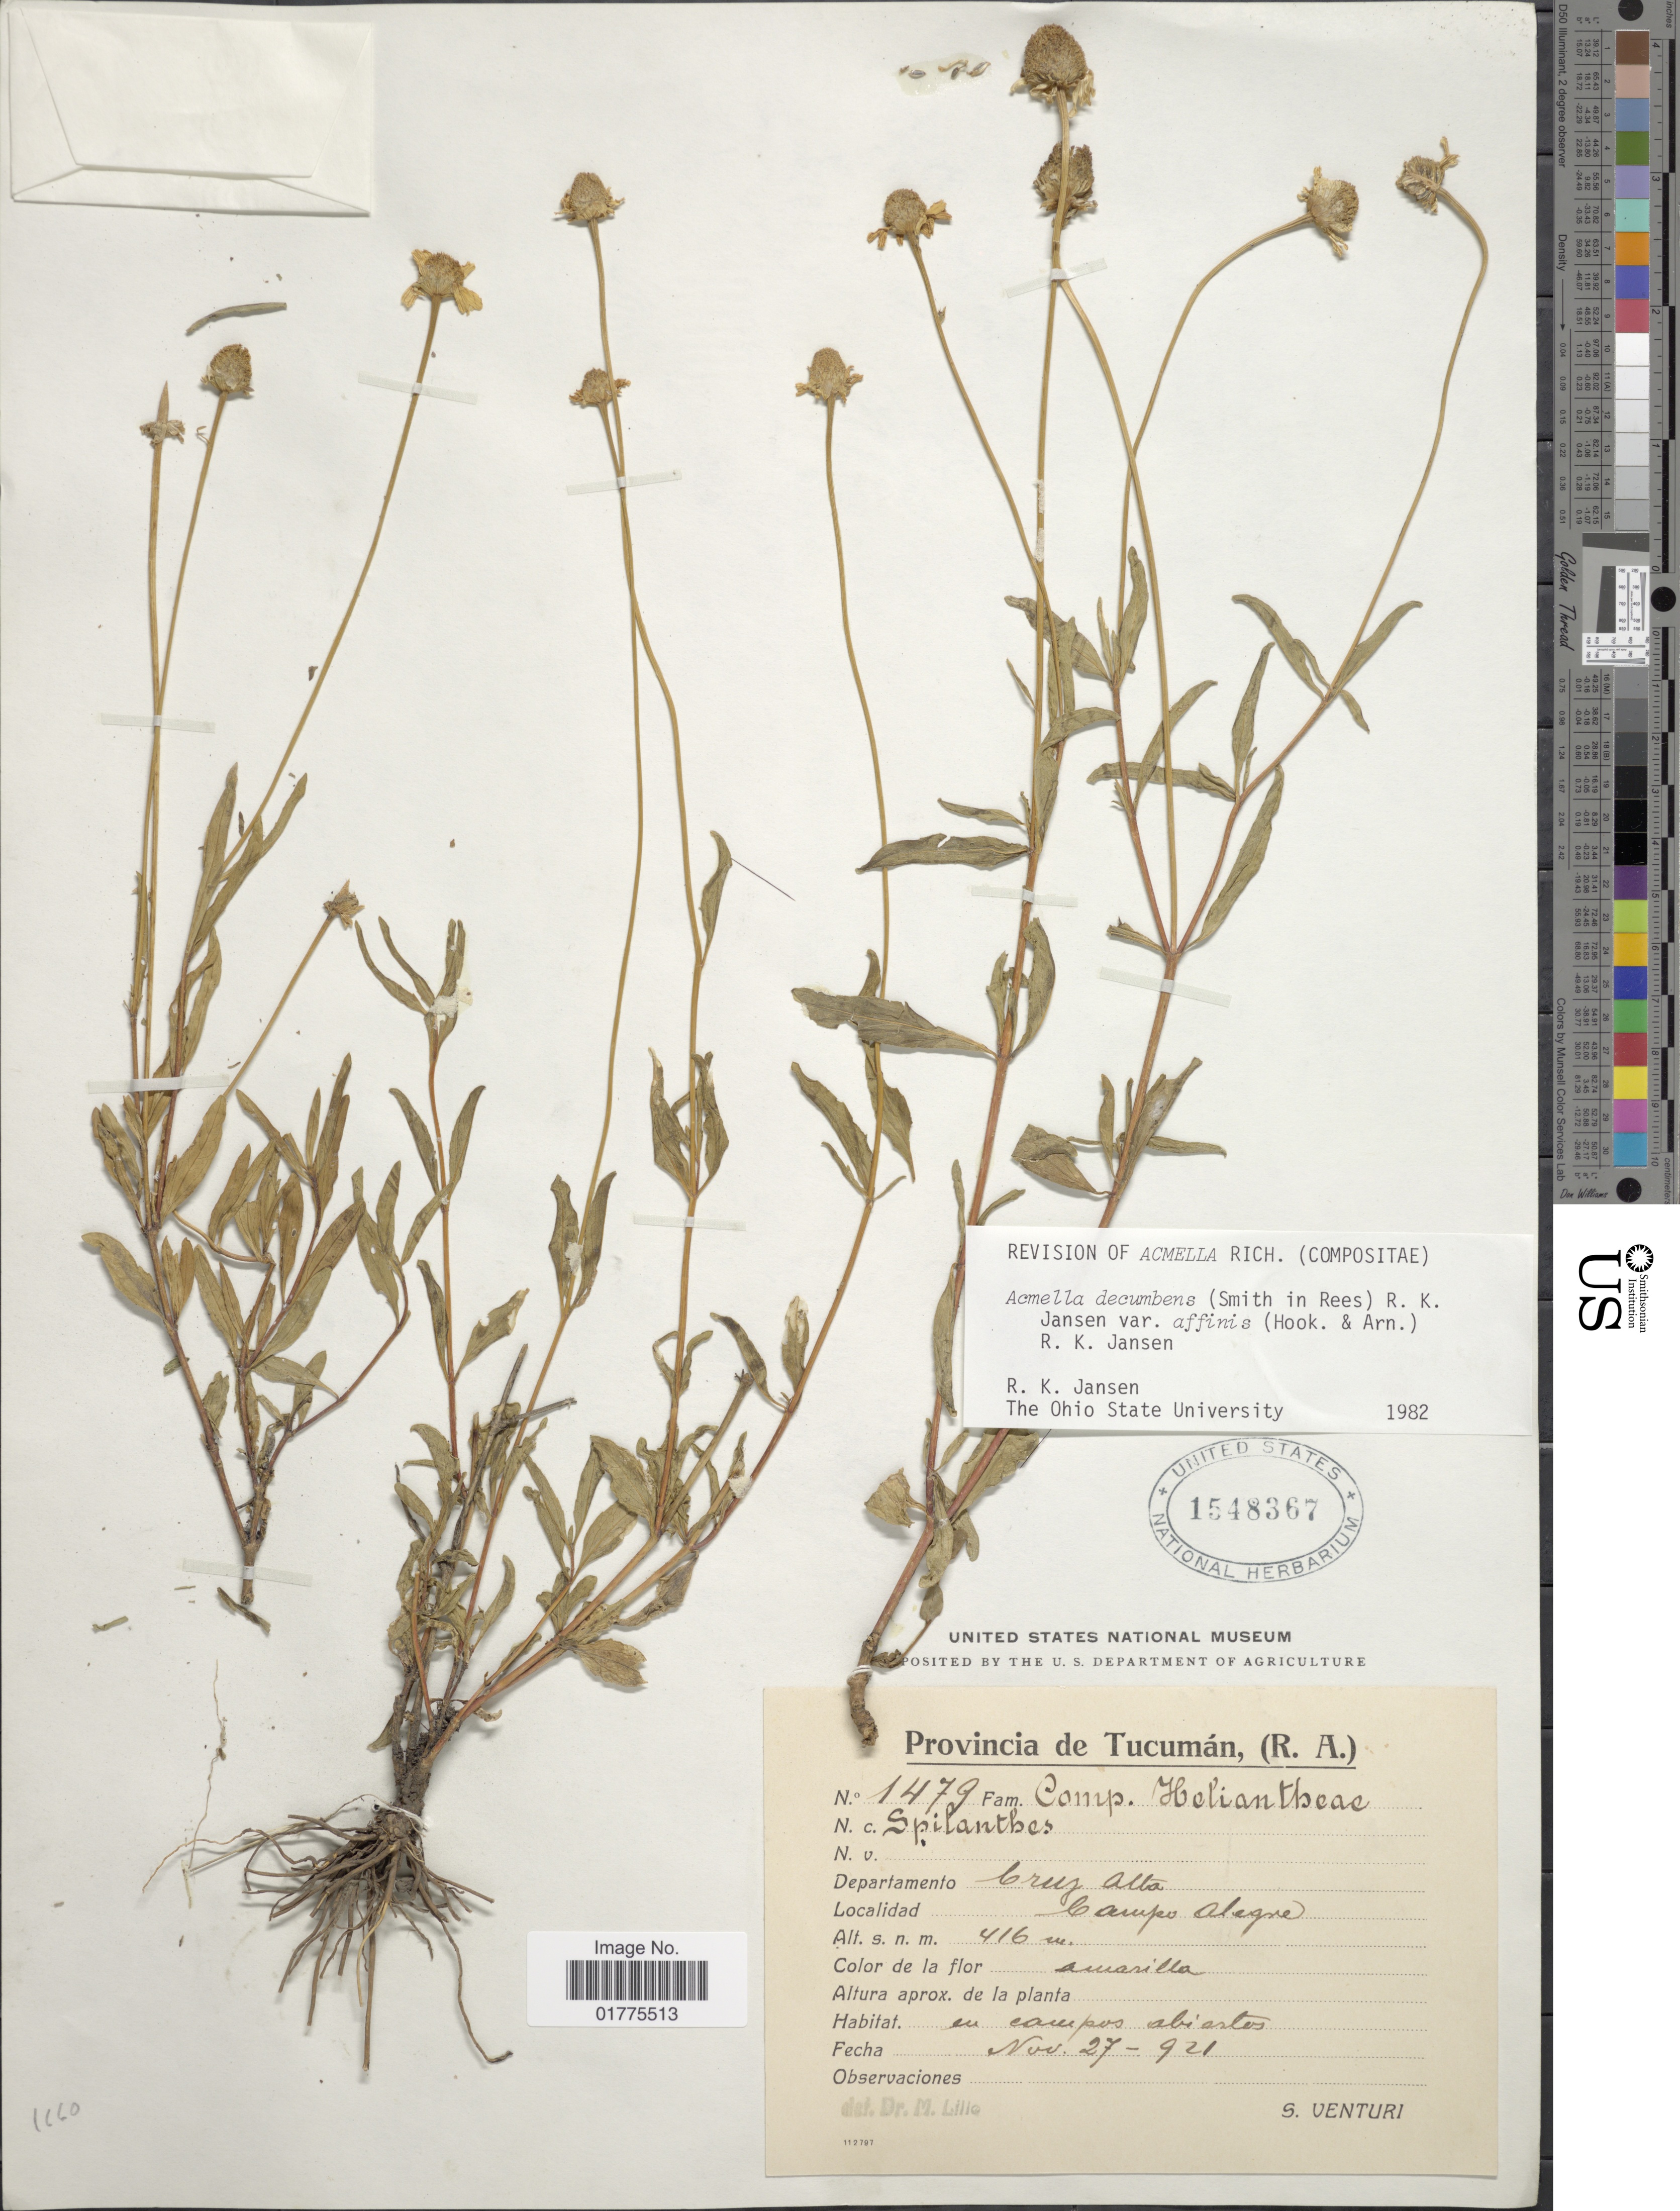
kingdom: Plantae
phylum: Tracheophyta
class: Magnoliopsida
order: Asterales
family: Asteraceae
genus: Acmella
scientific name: Acmella decumbens var. affinis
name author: Hook. & Arn.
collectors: S. Venturi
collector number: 1479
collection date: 1921-11-27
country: Argentina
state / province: Tucuman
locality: Departamento Cruz Alta, Campo Alegre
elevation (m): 416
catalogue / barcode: US 1548367